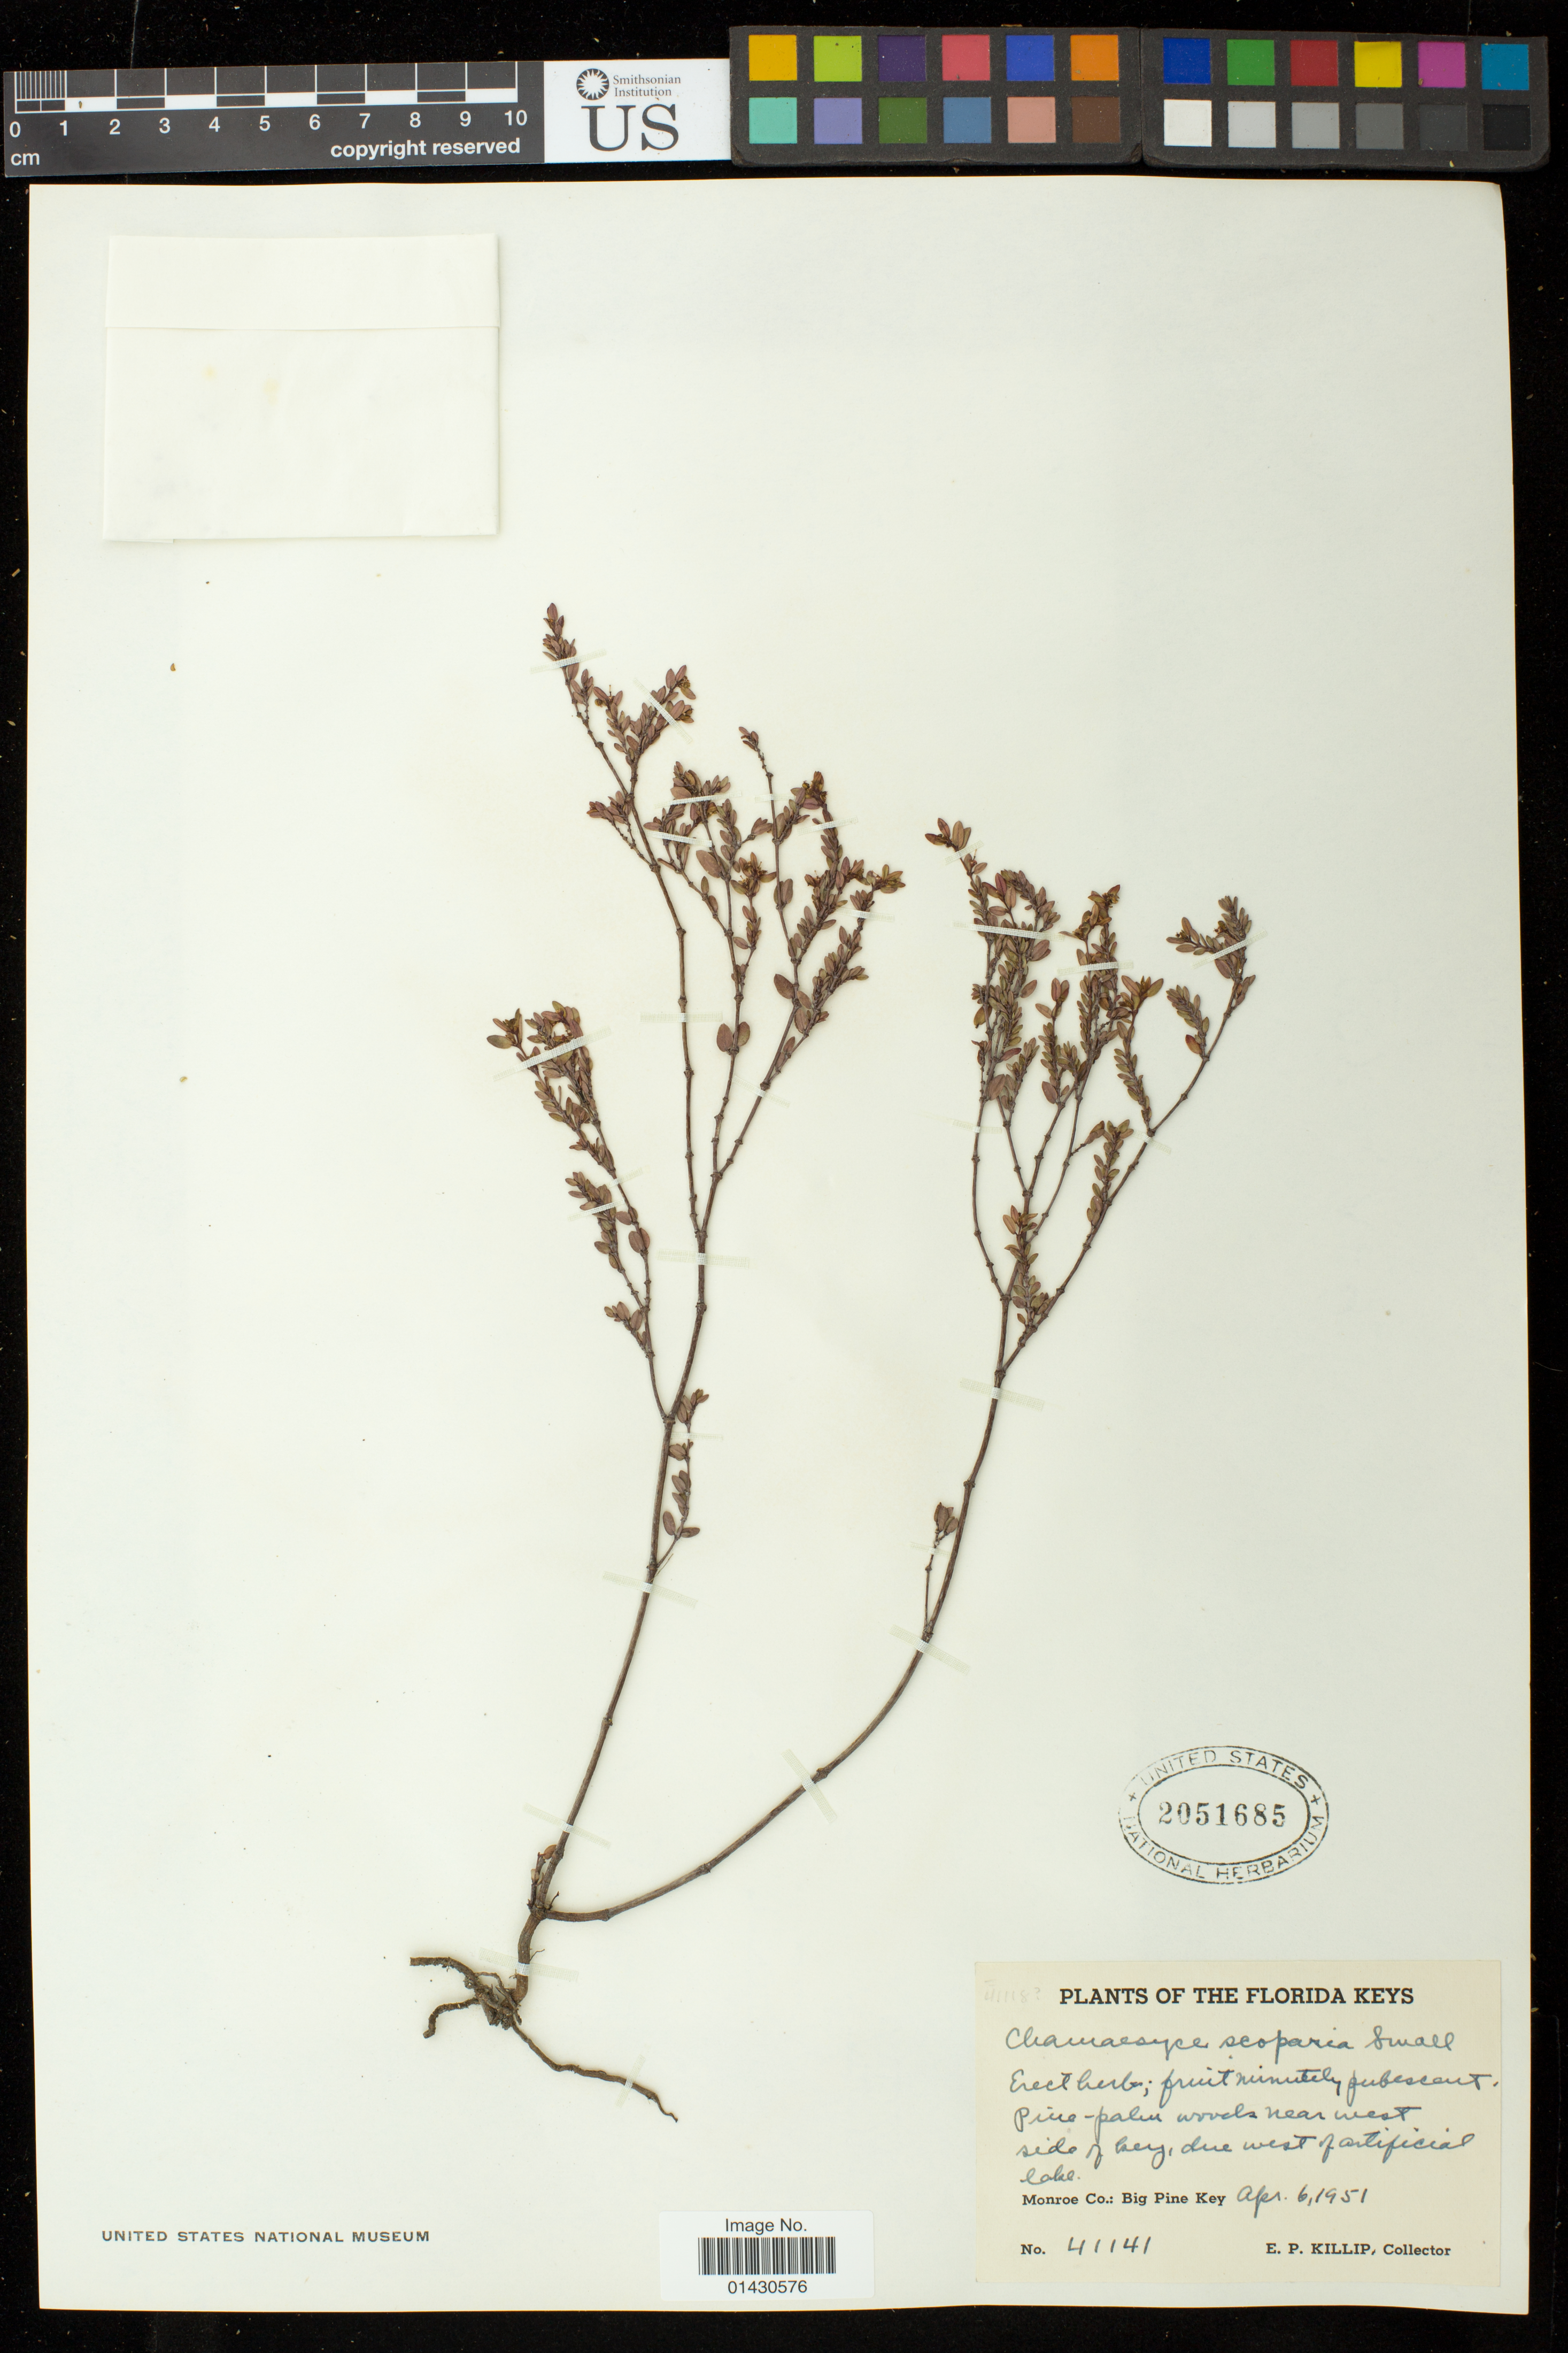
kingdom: Plantae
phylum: Tracheophyta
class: Magnoliopsida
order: Malpighiales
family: Euphorbiaceae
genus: Euphorbia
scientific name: Euphorbia porteriana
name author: (Small) Oudejans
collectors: E. P. Killip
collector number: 41141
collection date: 1951-04-06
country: United States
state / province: Florida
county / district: Monroe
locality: Big Pine Key; pine-palm woods near west side of key, due west of artificial lake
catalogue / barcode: US 2051685